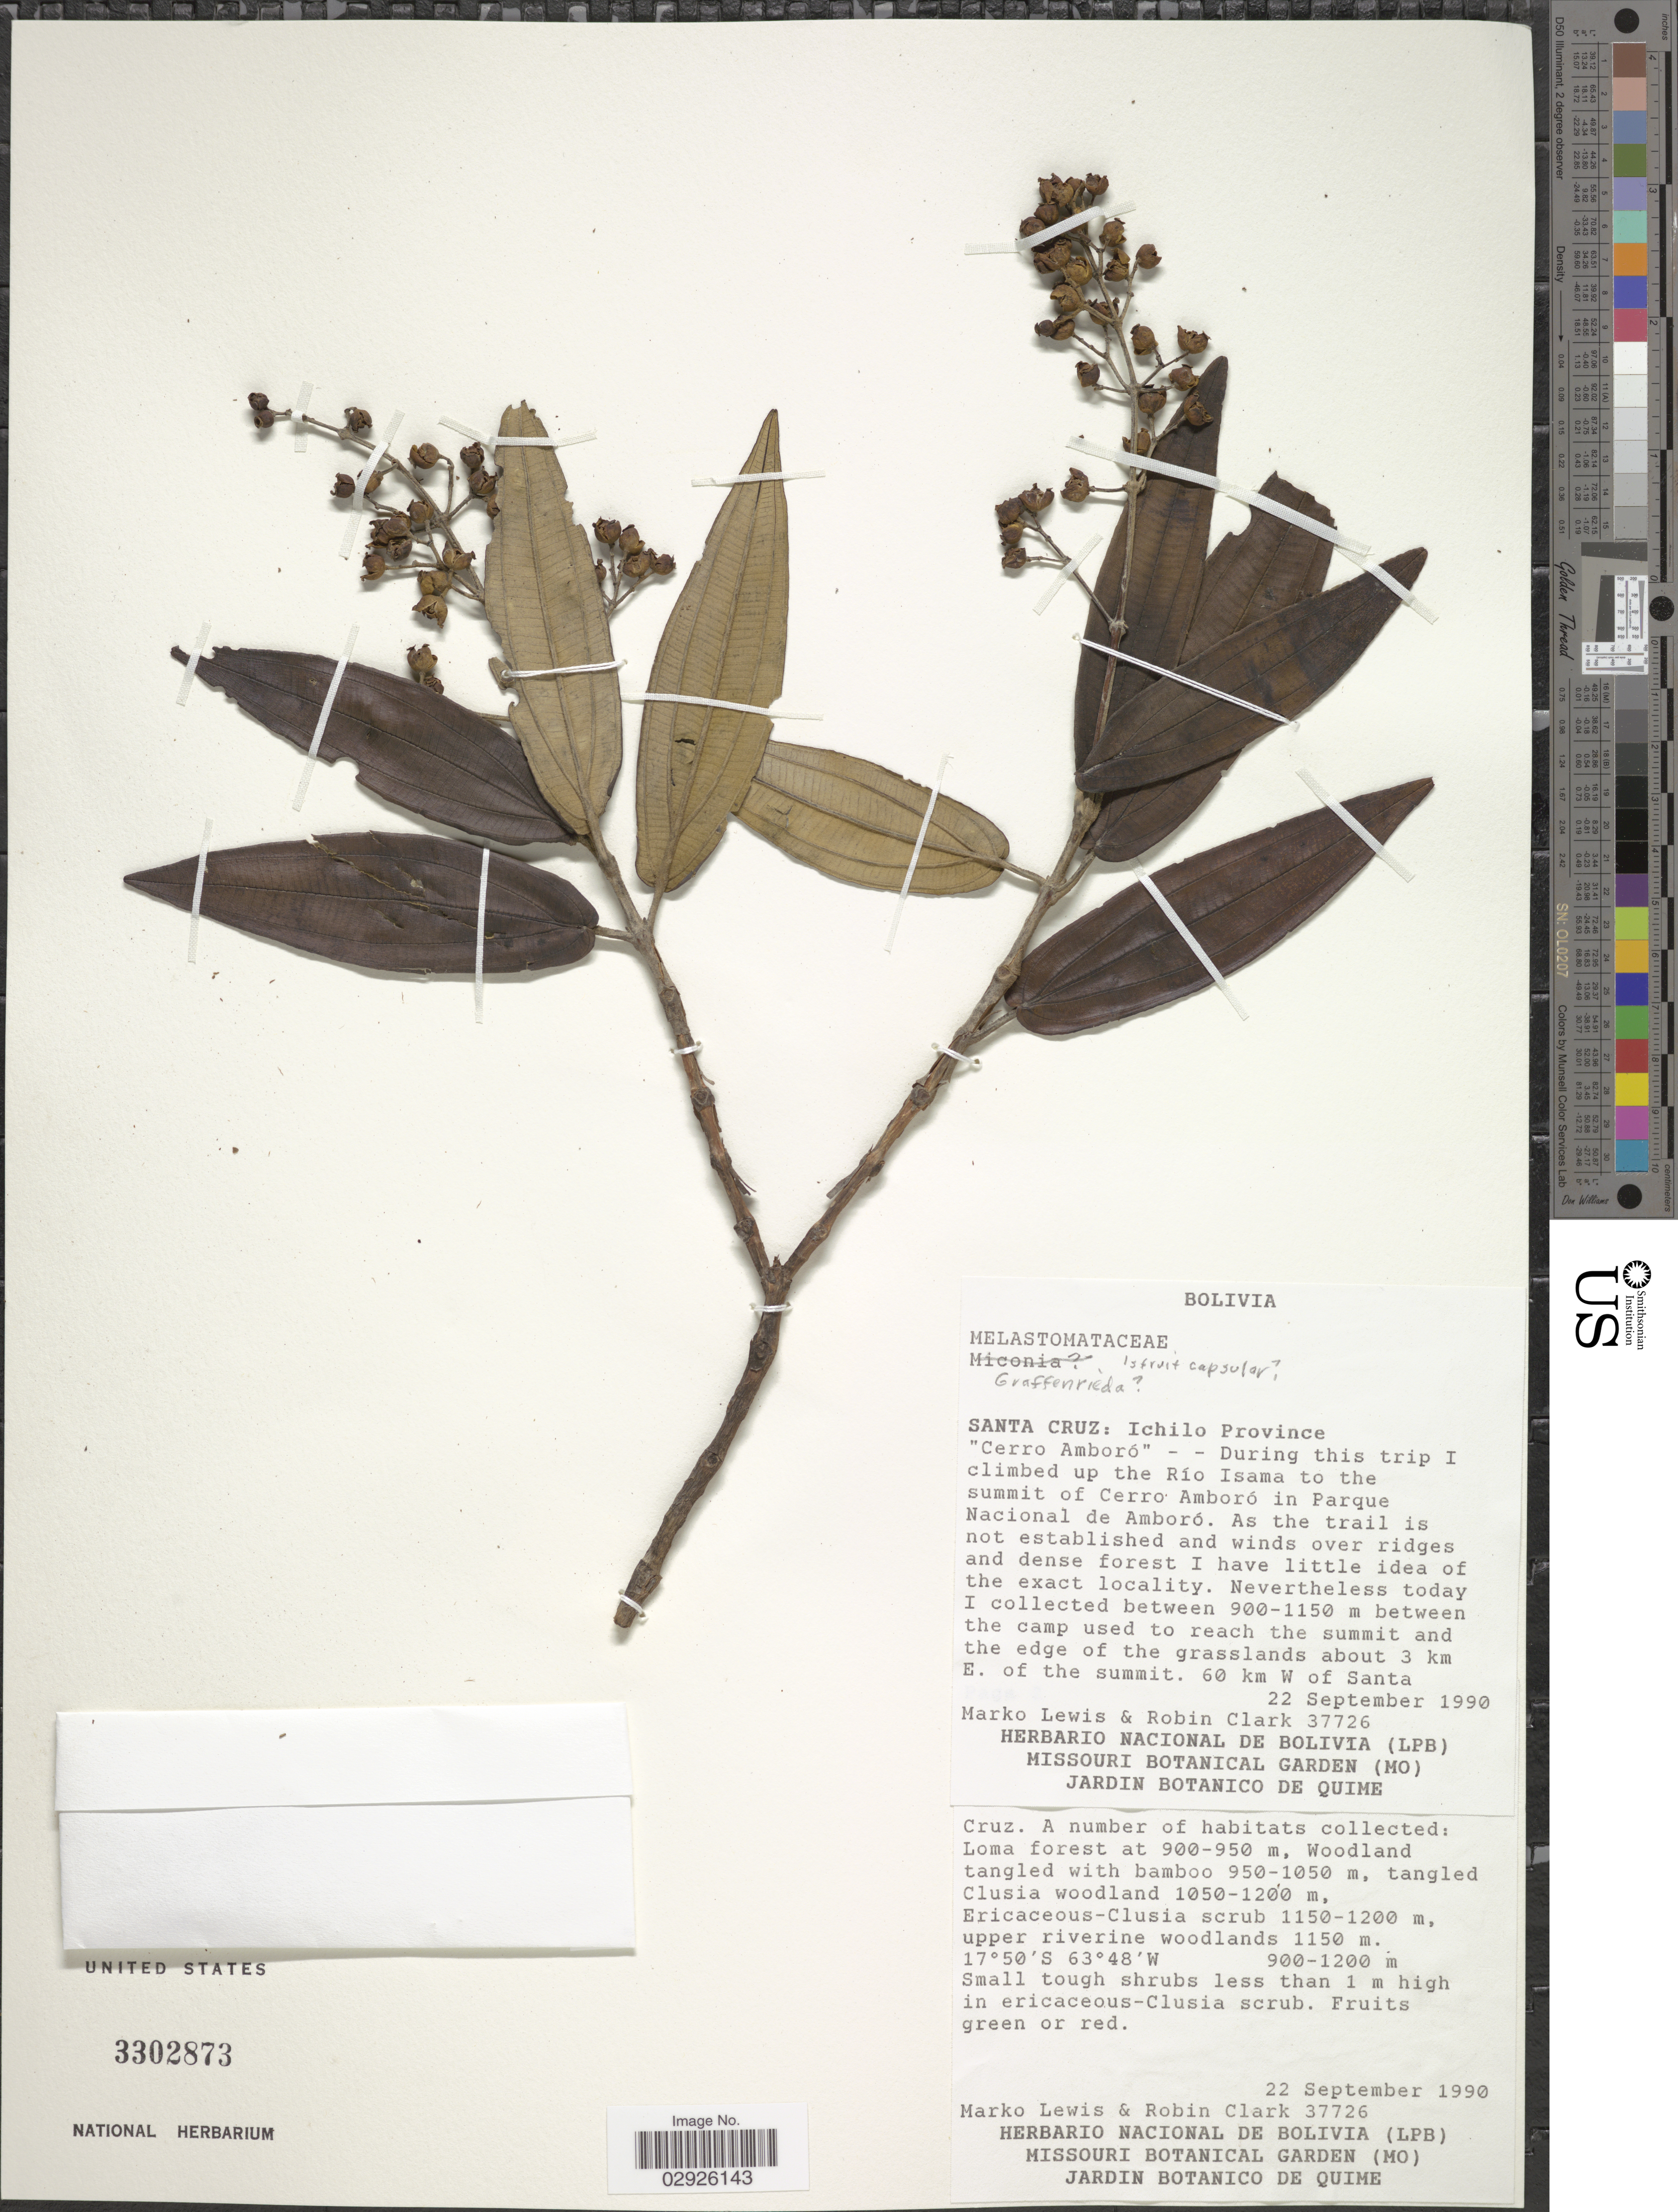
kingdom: Plantae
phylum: Tracheophyta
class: Magnoliopsida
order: Myrtales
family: Melastomataceae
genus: Graffenrieda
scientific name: Graffenrieda sp.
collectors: M. A. Lewis & R. Clark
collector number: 37726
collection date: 1990-09-22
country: Bolivia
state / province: Santa Cruz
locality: Ichilo Province. "Cerro Amboró" - - During this trip I climbed up the Río Isama to the summit of Cerro Amboró in Parque Nacional de Amboró. About 3 km E. of the summit. 60 km W of Santa Cruz.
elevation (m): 900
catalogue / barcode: US 3302873